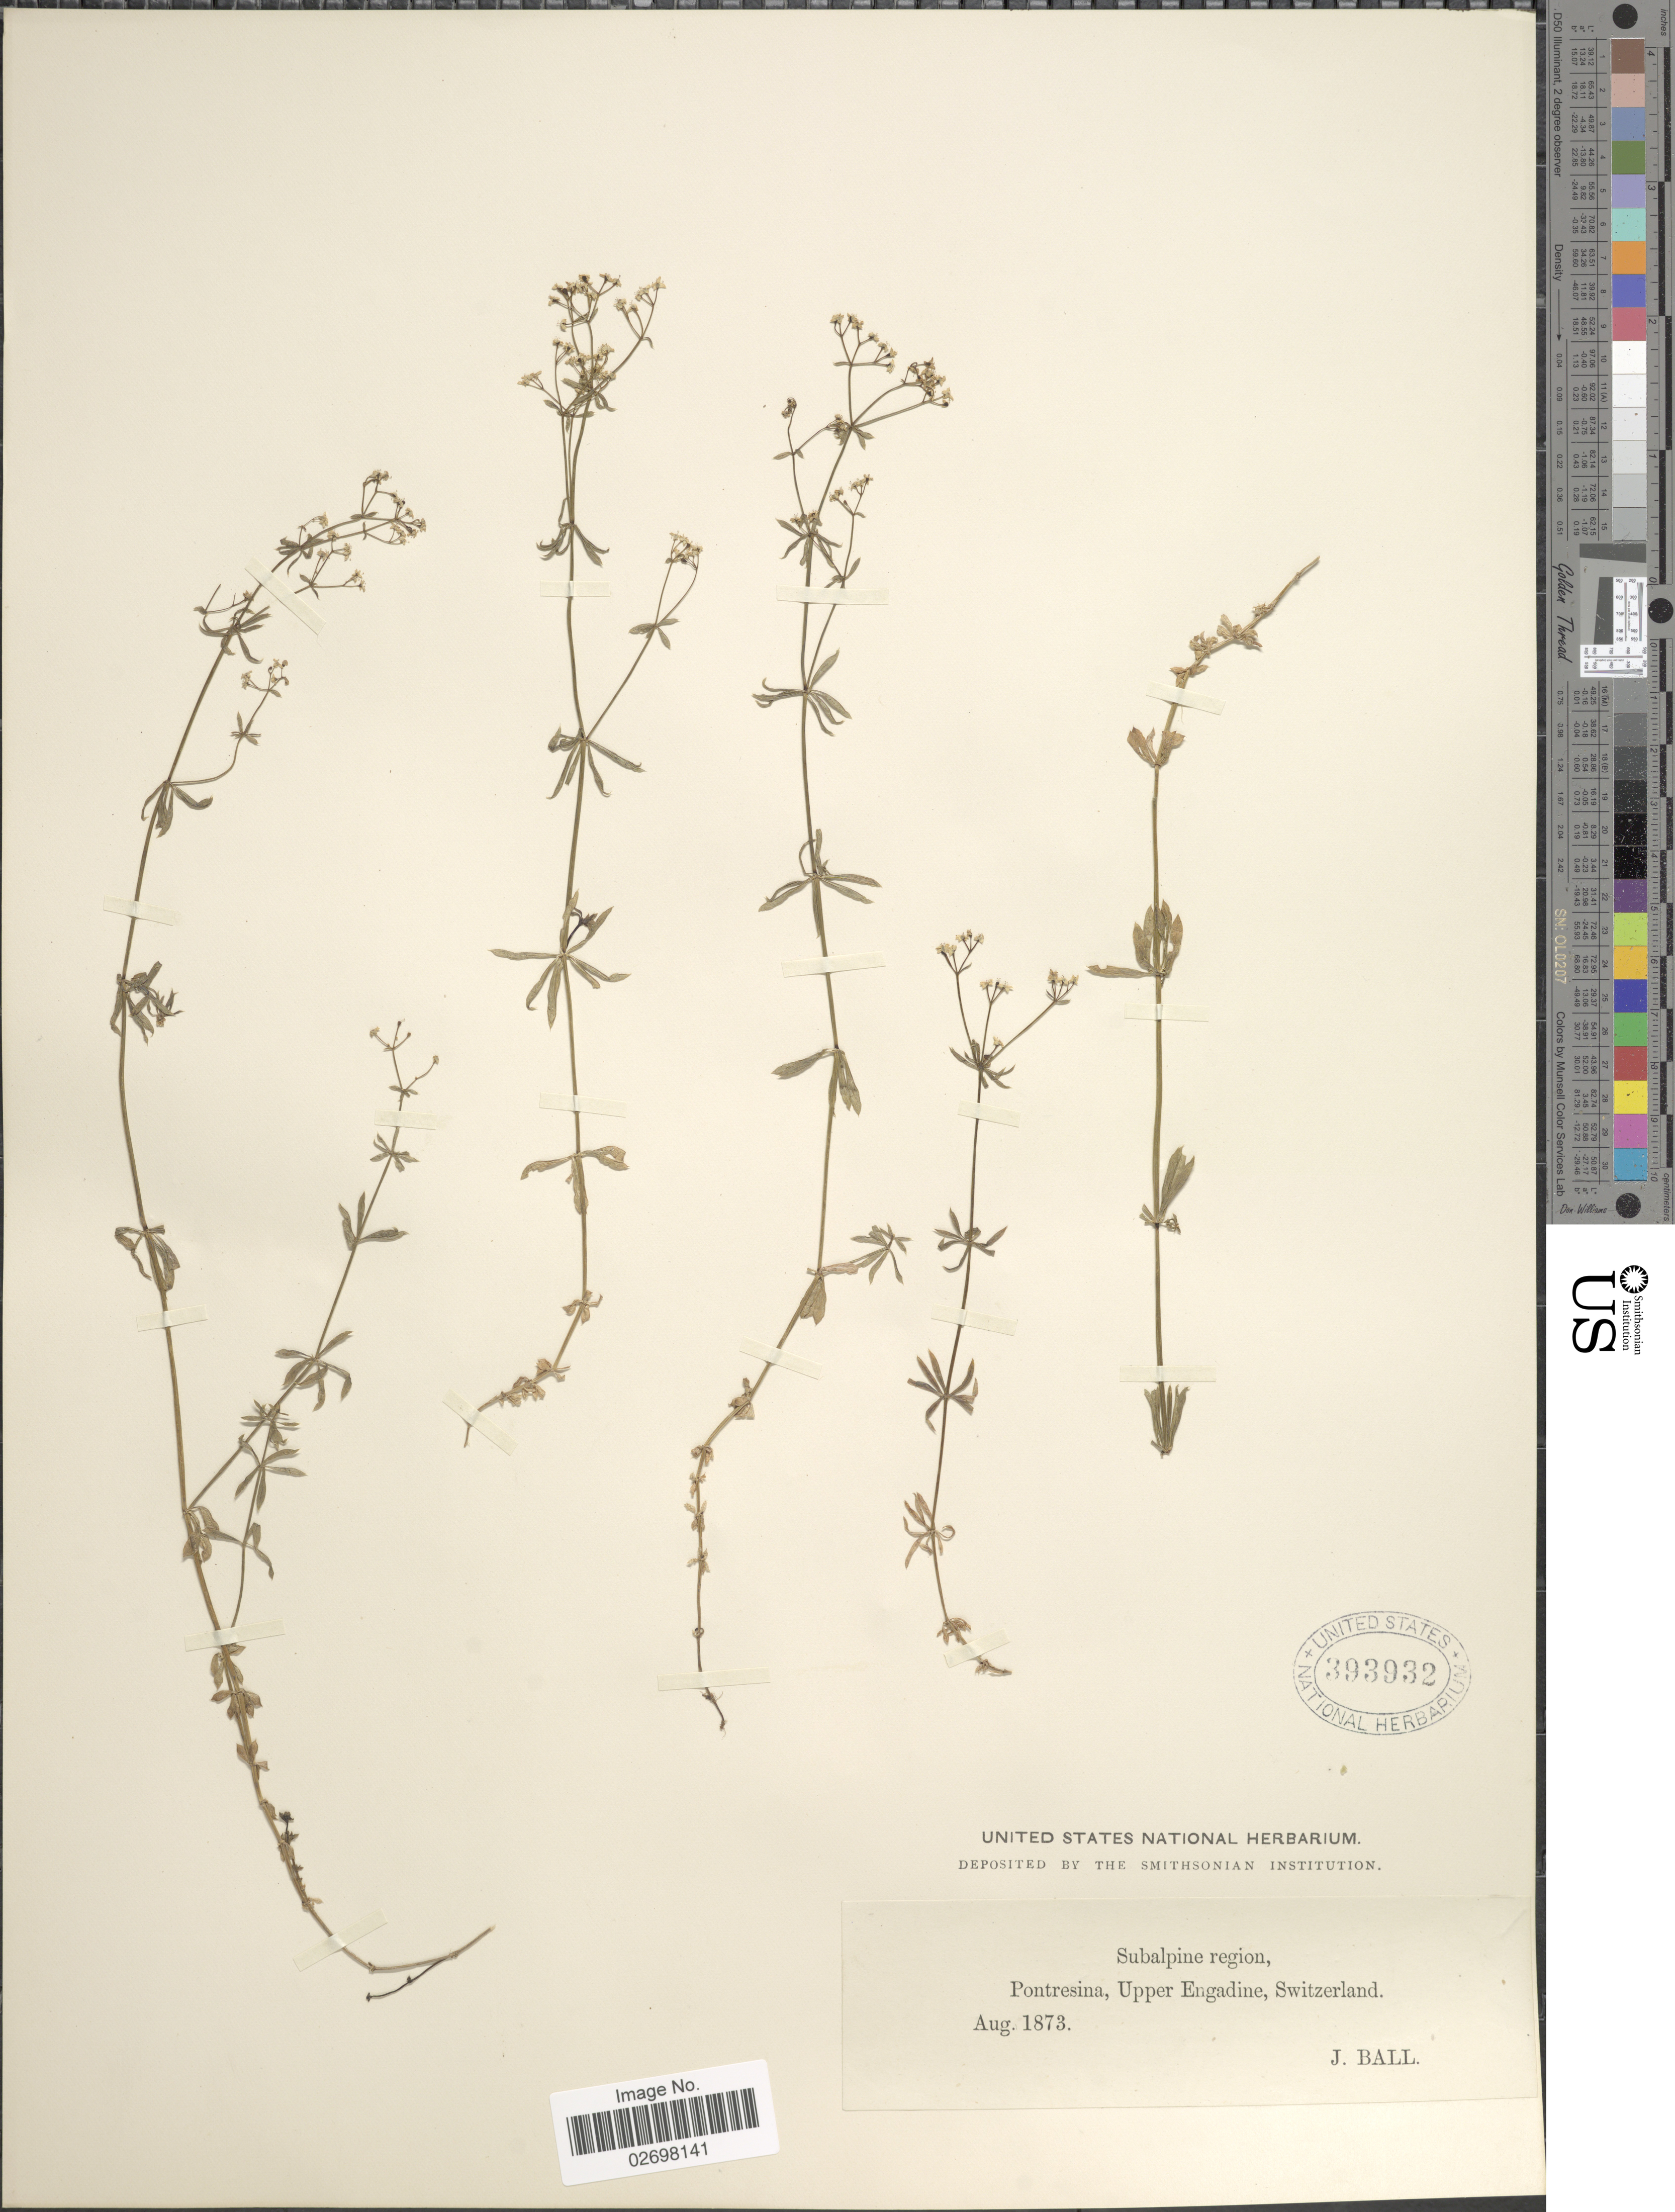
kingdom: Plantae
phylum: Tracheophyta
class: Magnoliopsida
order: Gentianales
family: Rubiaceae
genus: Galium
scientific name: Galium sp.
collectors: J. Ball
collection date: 1873-08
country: Switzerland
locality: Subalpine region, Pontresina, Upper Engadine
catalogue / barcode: US 393932